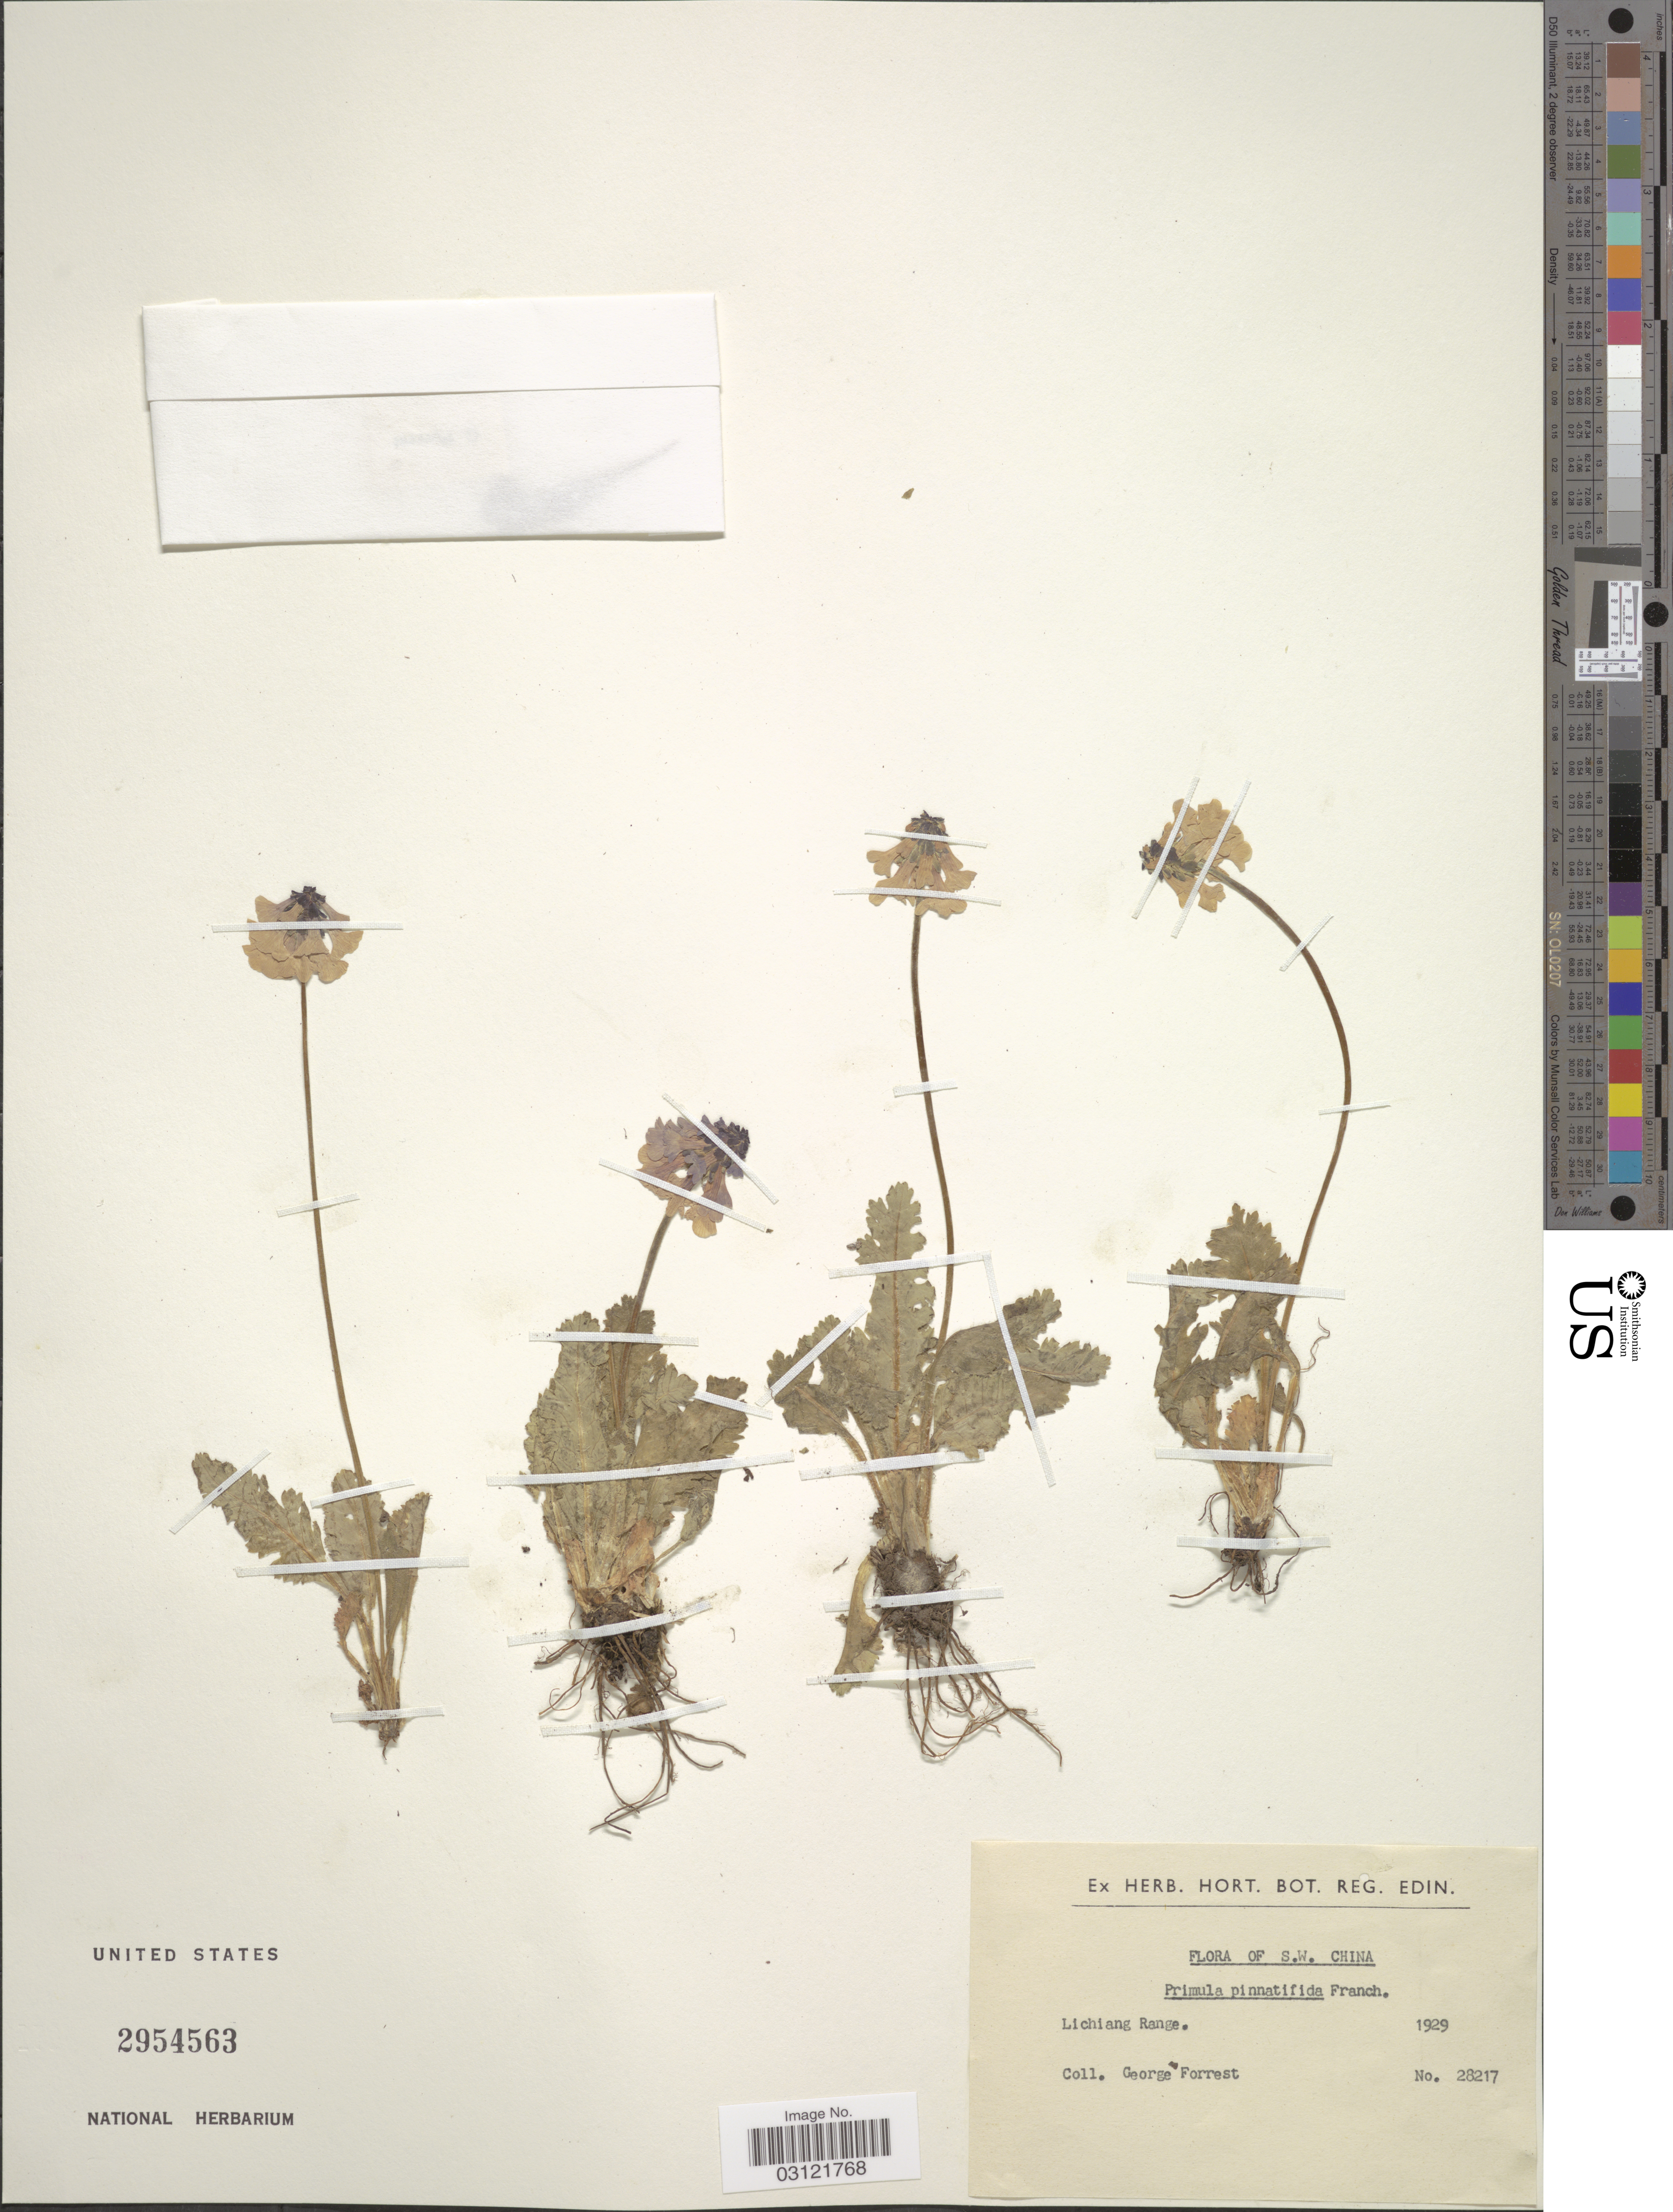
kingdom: Plantae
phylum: Tracheophyta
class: Magnoliopsida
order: Ericales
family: Primulaceae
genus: Primula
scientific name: Primula pinnatifida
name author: Franch.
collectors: G. Forrest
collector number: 28217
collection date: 1929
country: China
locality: S.W. China. Lichiang Range.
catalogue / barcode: US 2954563